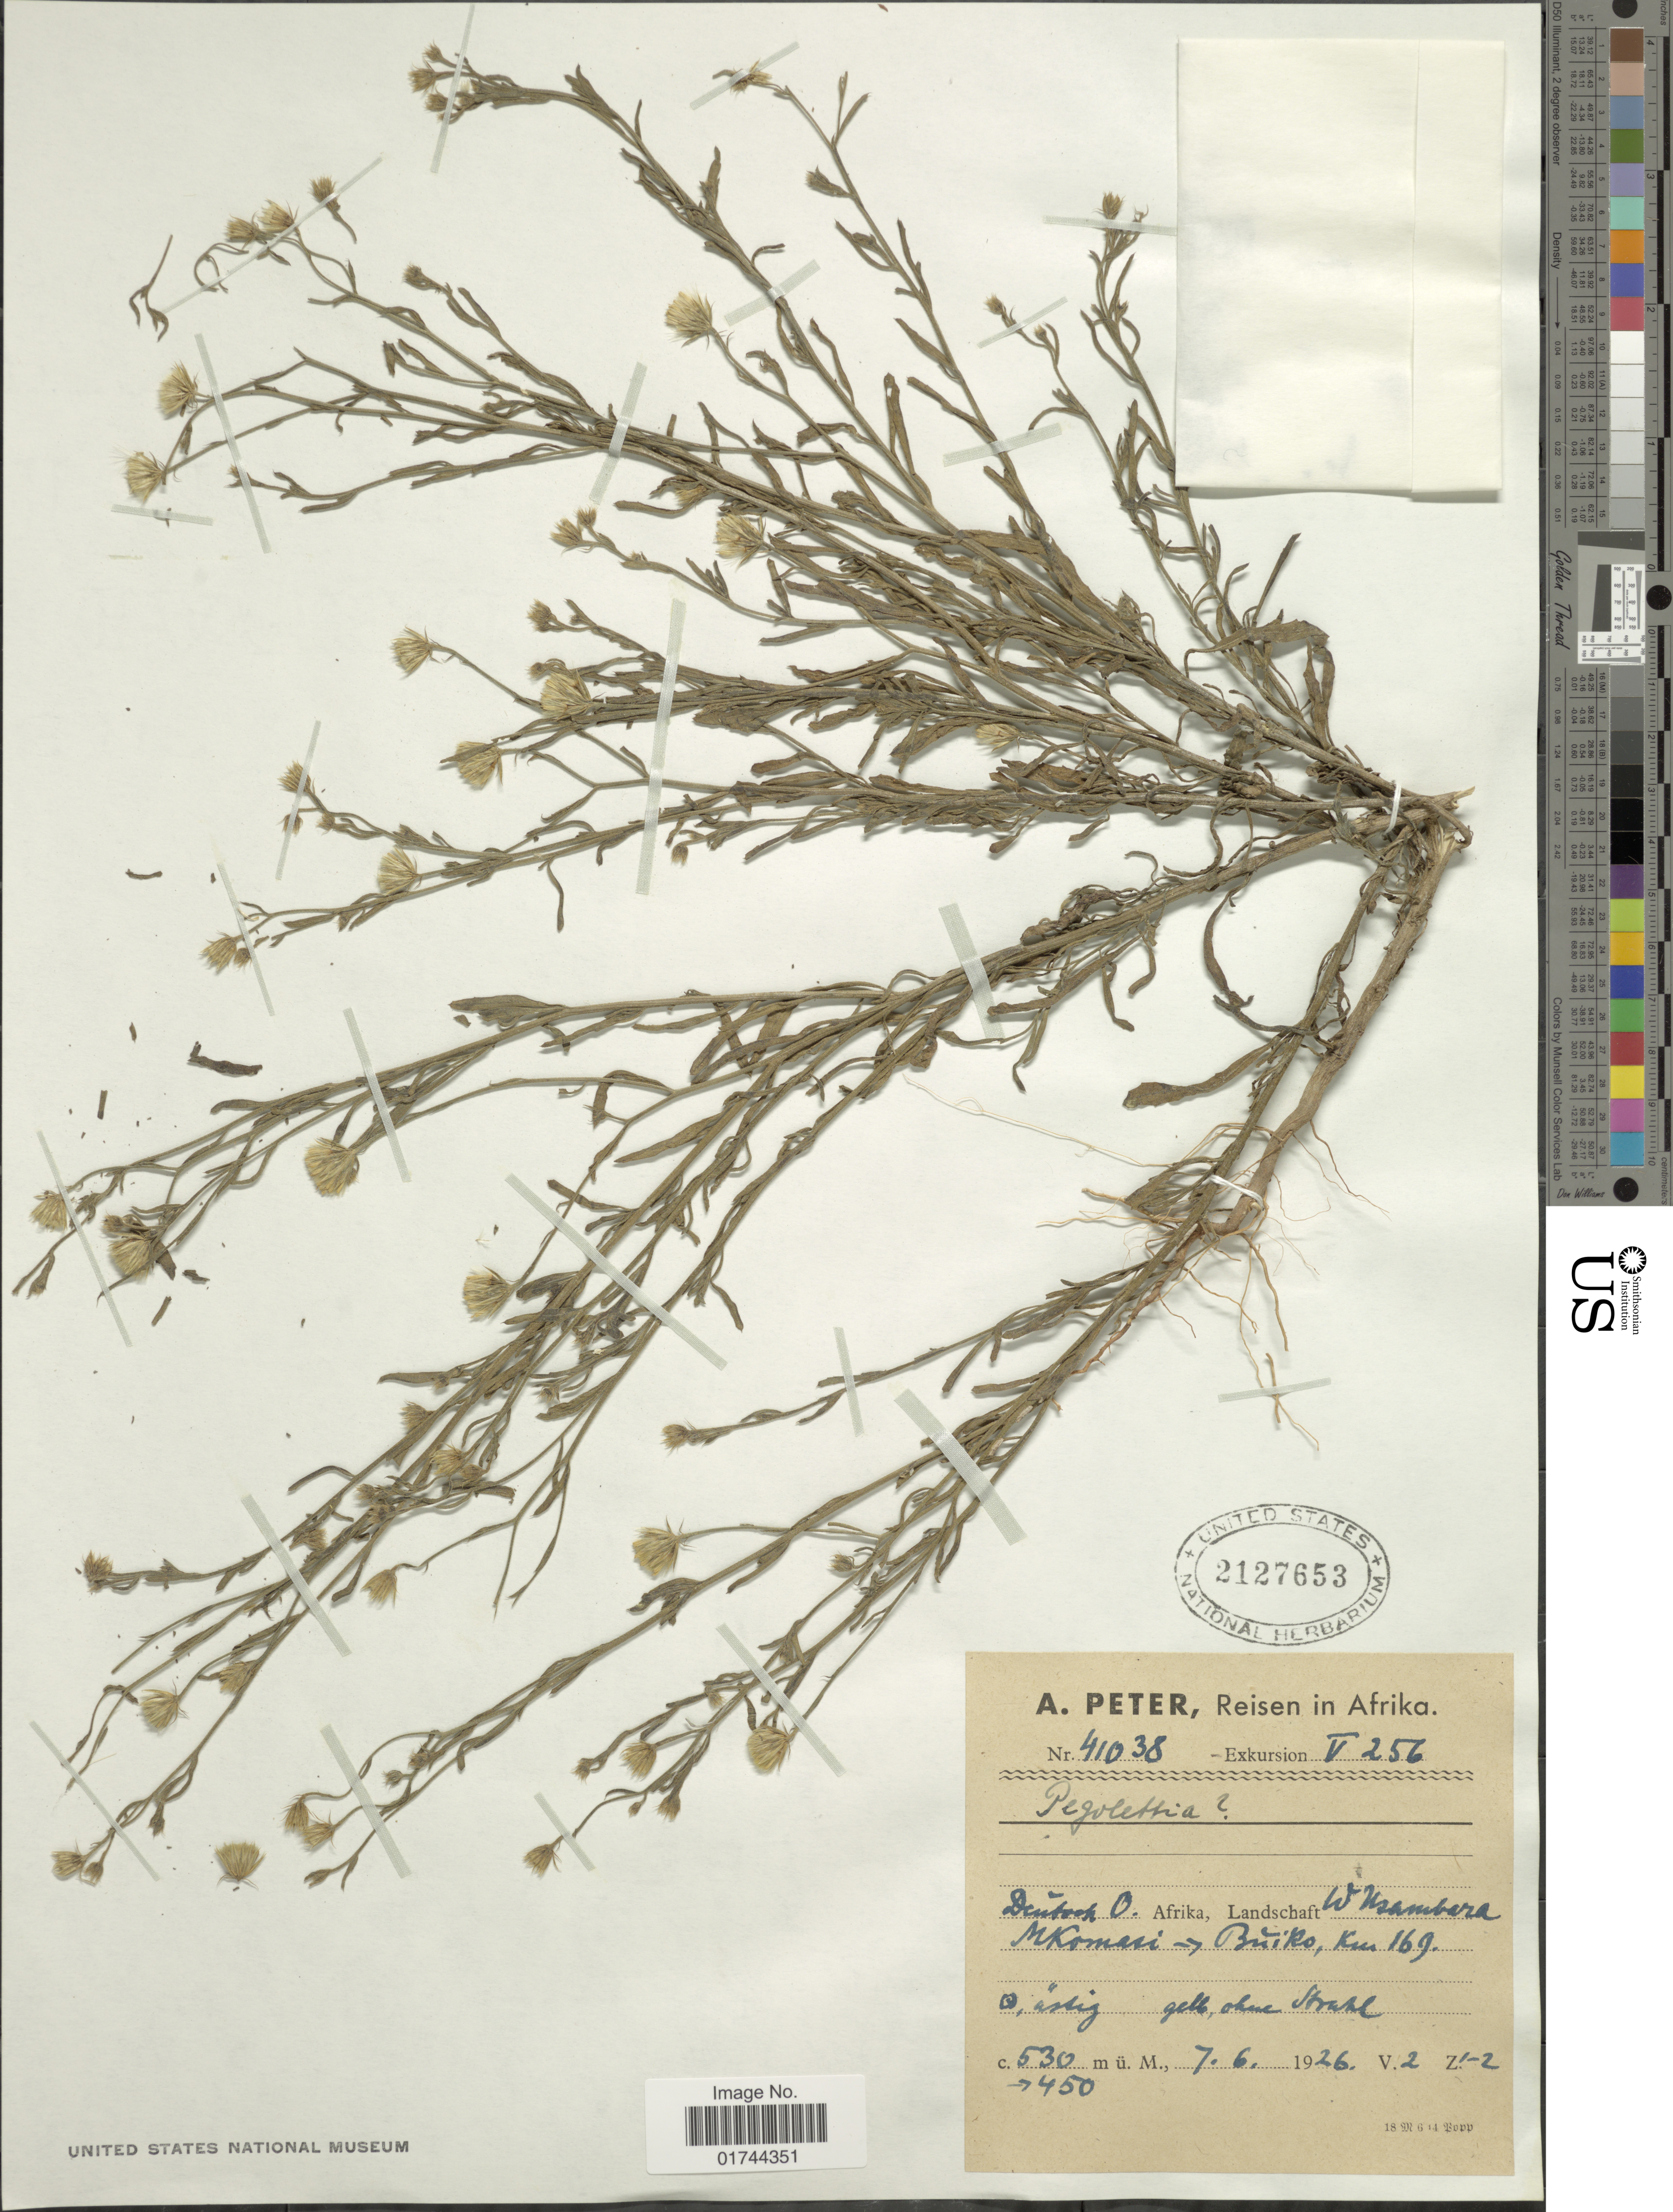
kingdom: Plantae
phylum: Tracheophyta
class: Magnoliopsida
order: Asterales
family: Asteraceae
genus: Pegolettia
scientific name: Pegolettia sp.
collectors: A. Peter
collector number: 41038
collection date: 1926-06-07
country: Tanzania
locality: Deutsch O. Afrika, Landschaft W Usambera, M Komesi -> Buiro, Km 169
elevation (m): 530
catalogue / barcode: US 2127653